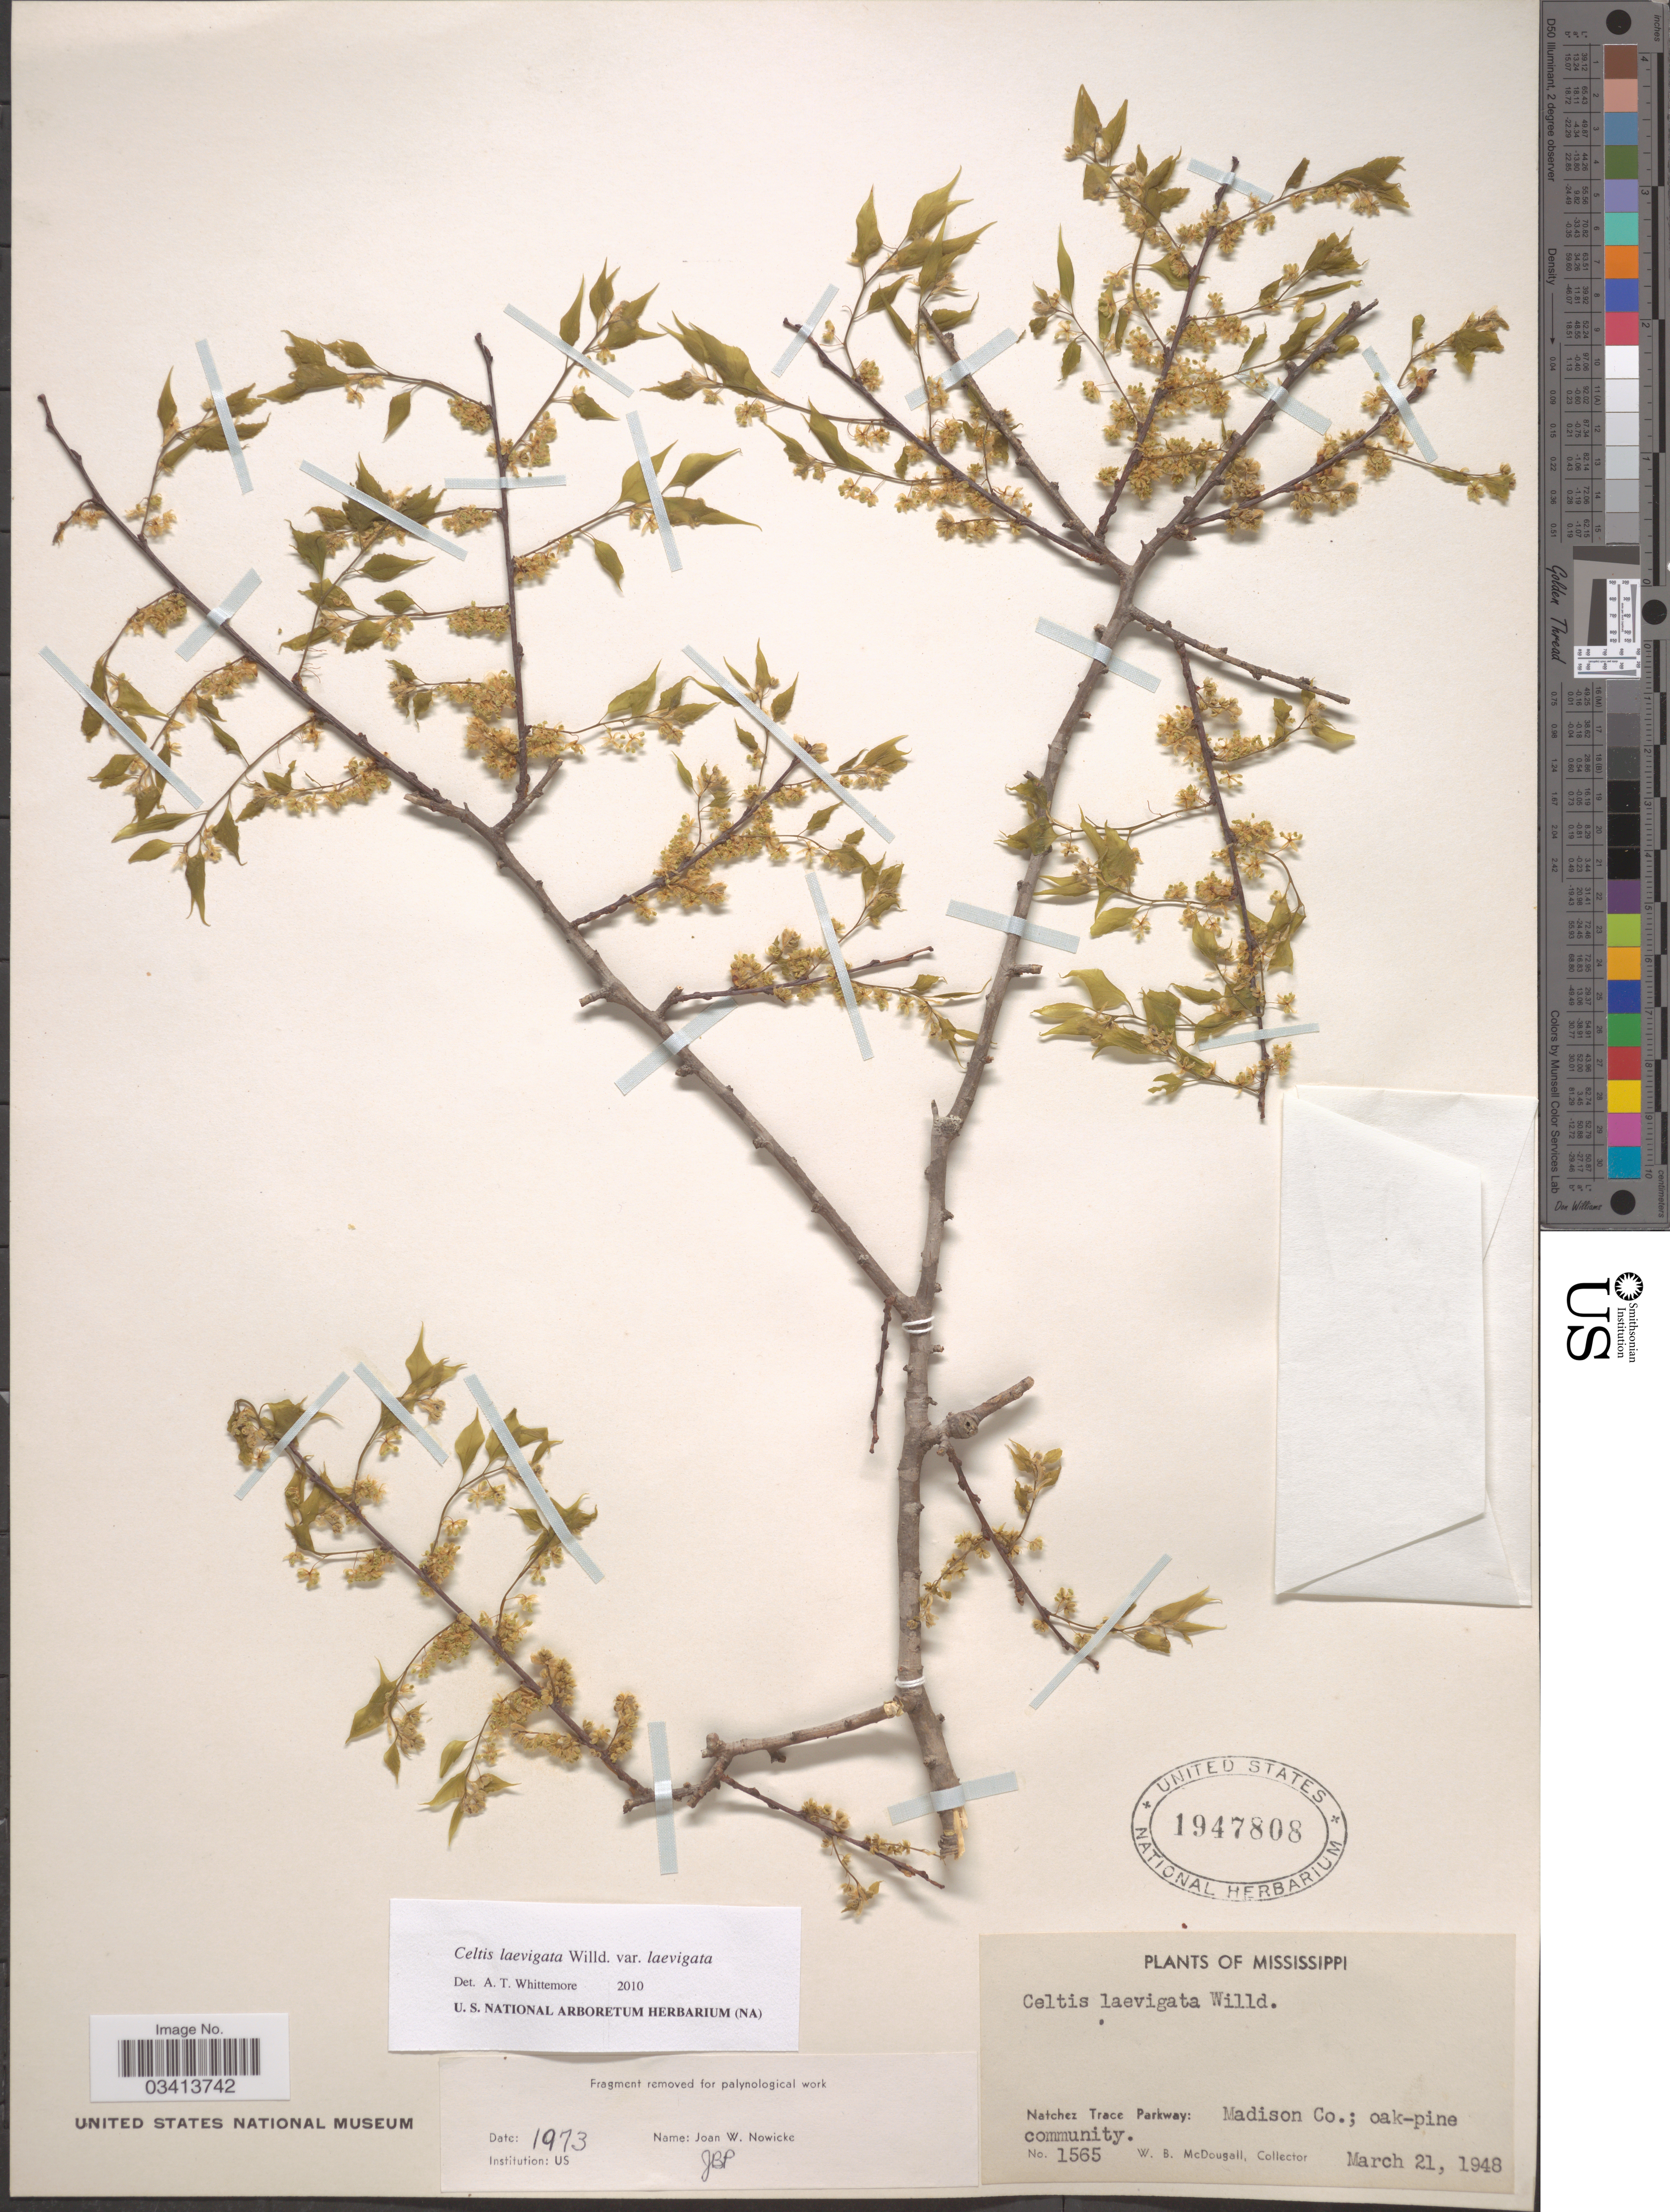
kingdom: Plantae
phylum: Tracheophyta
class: Magnoliopsida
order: Rosales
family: Cannabaceae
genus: Celtis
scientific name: Celtis laevigata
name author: Willd.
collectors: W. B. McDougall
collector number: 1565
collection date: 1948-03-21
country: United States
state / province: Mississippi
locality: Natchez Trace Parkway: Madison Co.; oak-pine community.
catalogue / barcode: US 1947808